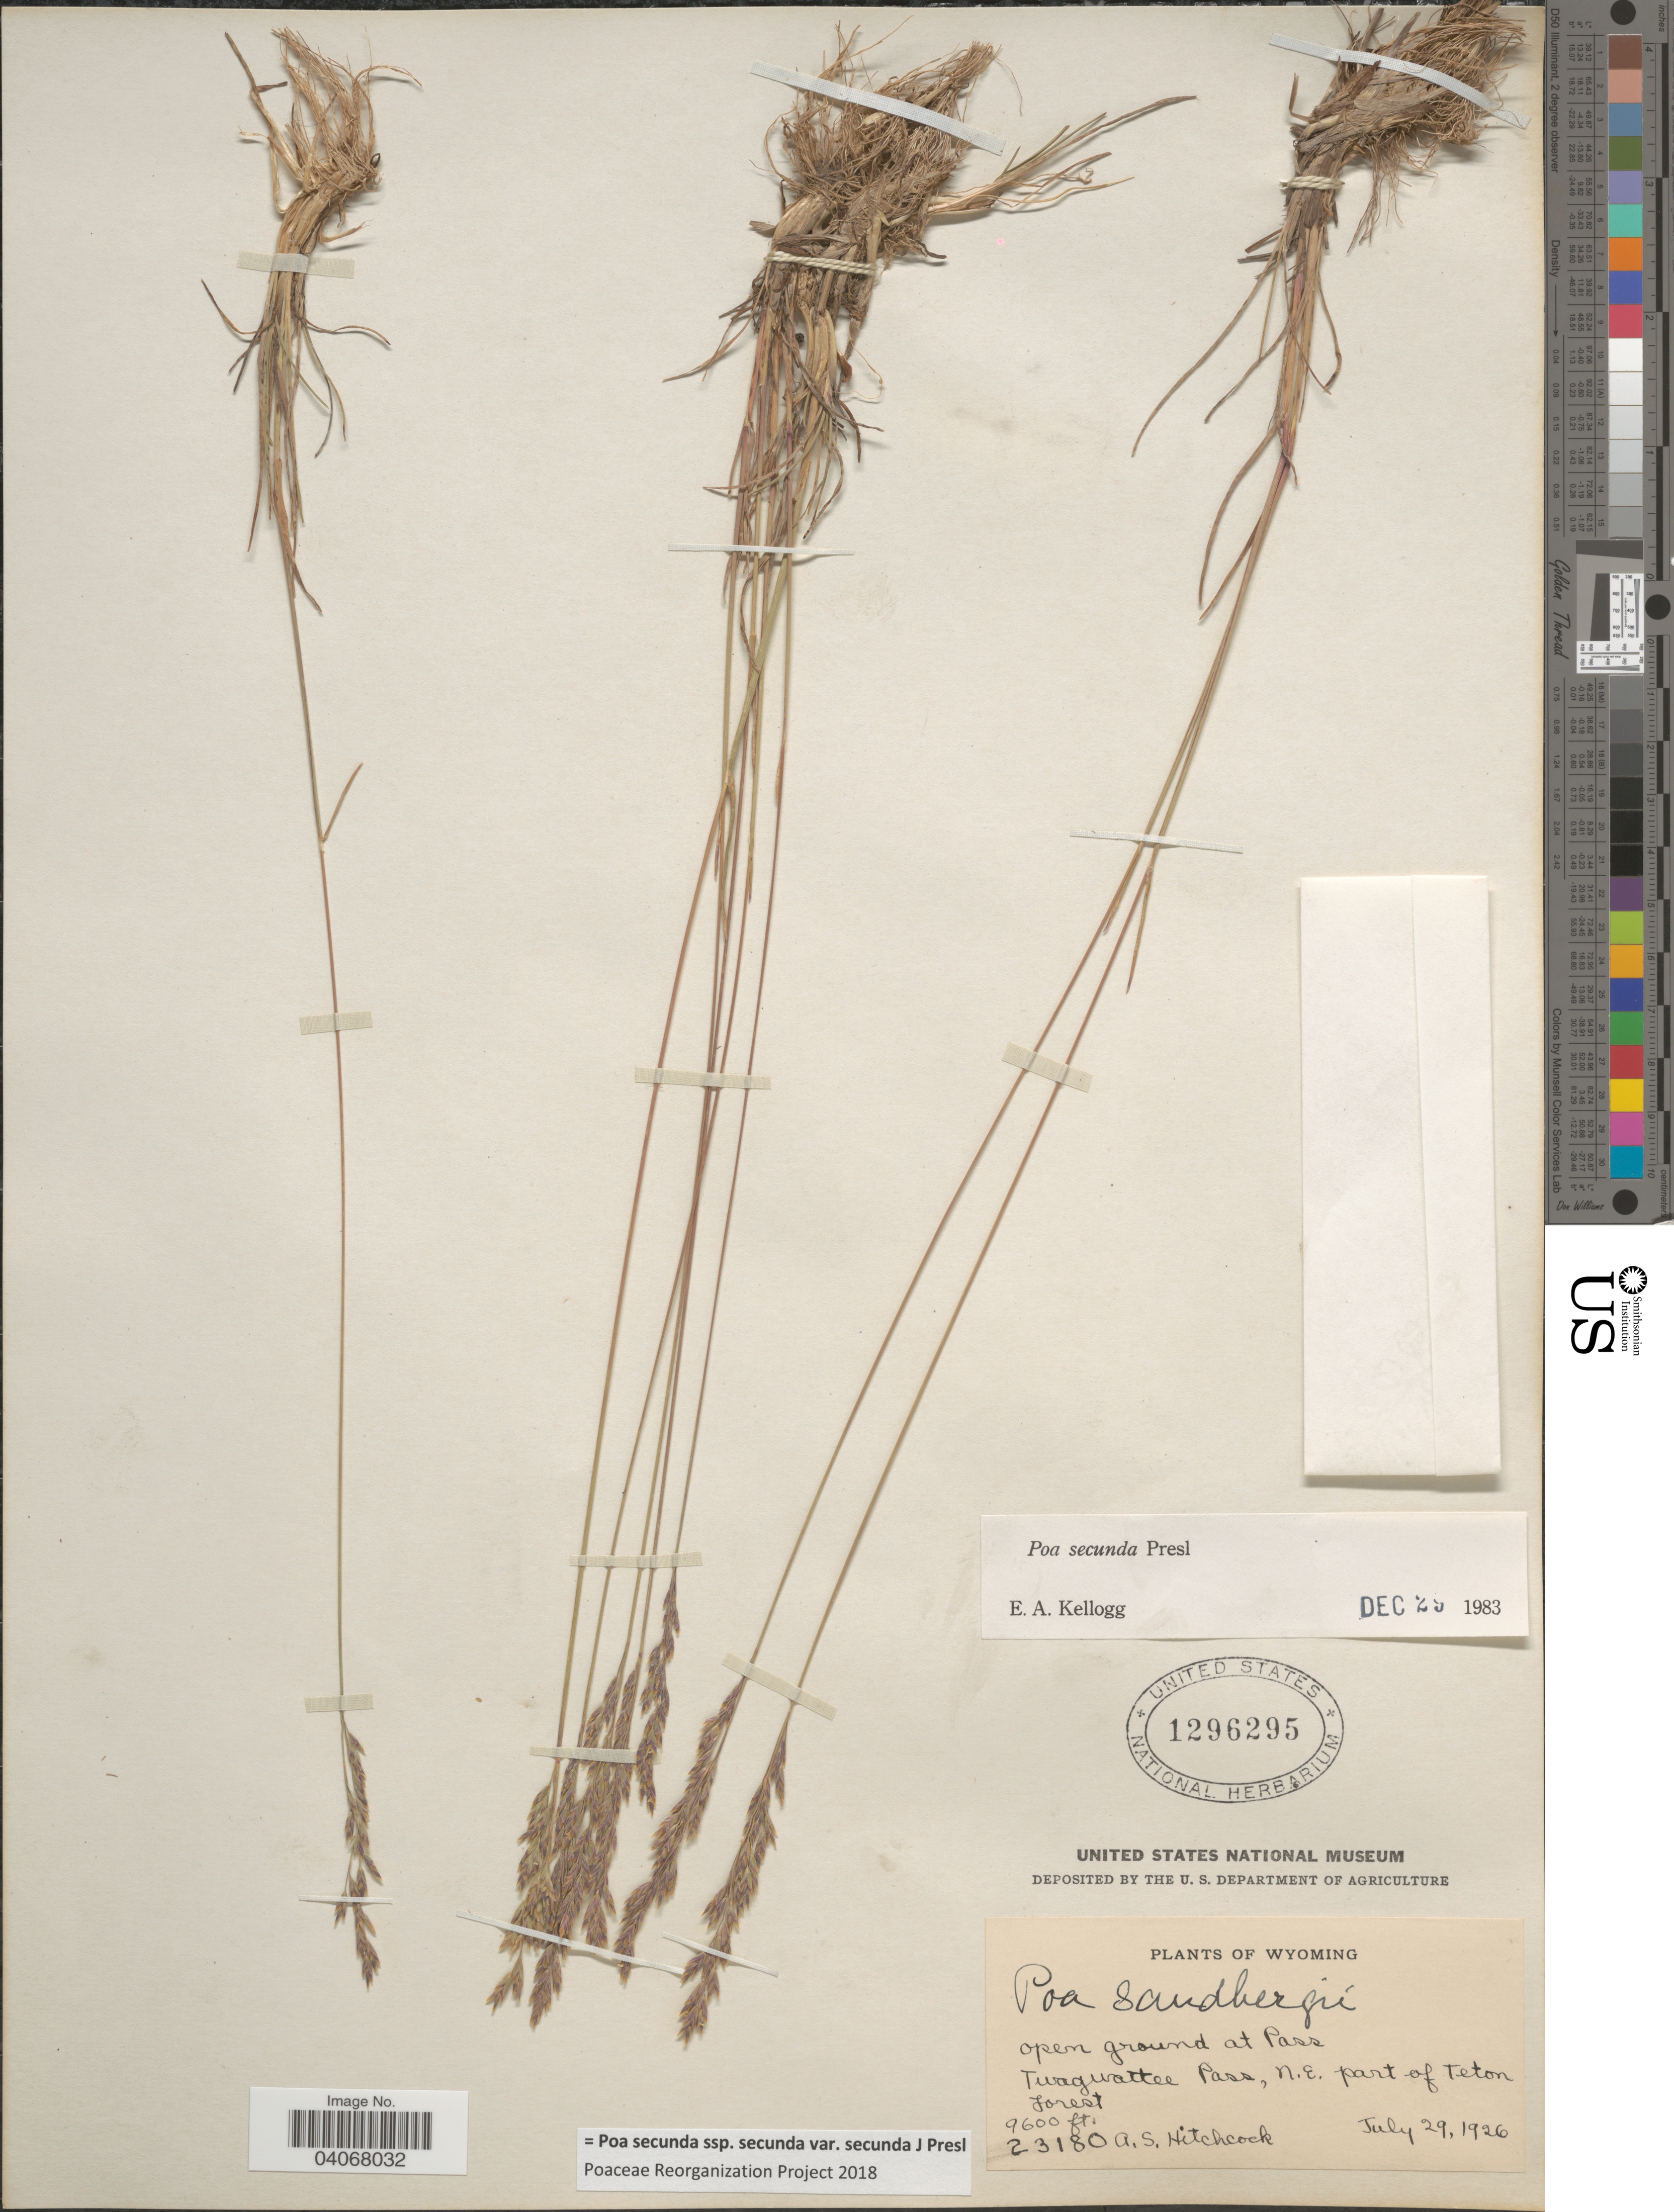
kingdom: Plantae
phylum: Tracheophyta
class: Liliopsida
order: Poales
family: Poaceae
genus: Poa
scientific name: Poa secunda subsp. secunda var. secunda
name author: J. Presl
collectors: A. S. Hitchcock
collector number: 23180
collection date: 1926-07-29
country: United States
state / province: Wyoming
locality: Open ground at Pass. Twagwattee Pass, N.E. part of Teton Forest.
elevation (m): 2926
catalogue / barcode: US 1296295